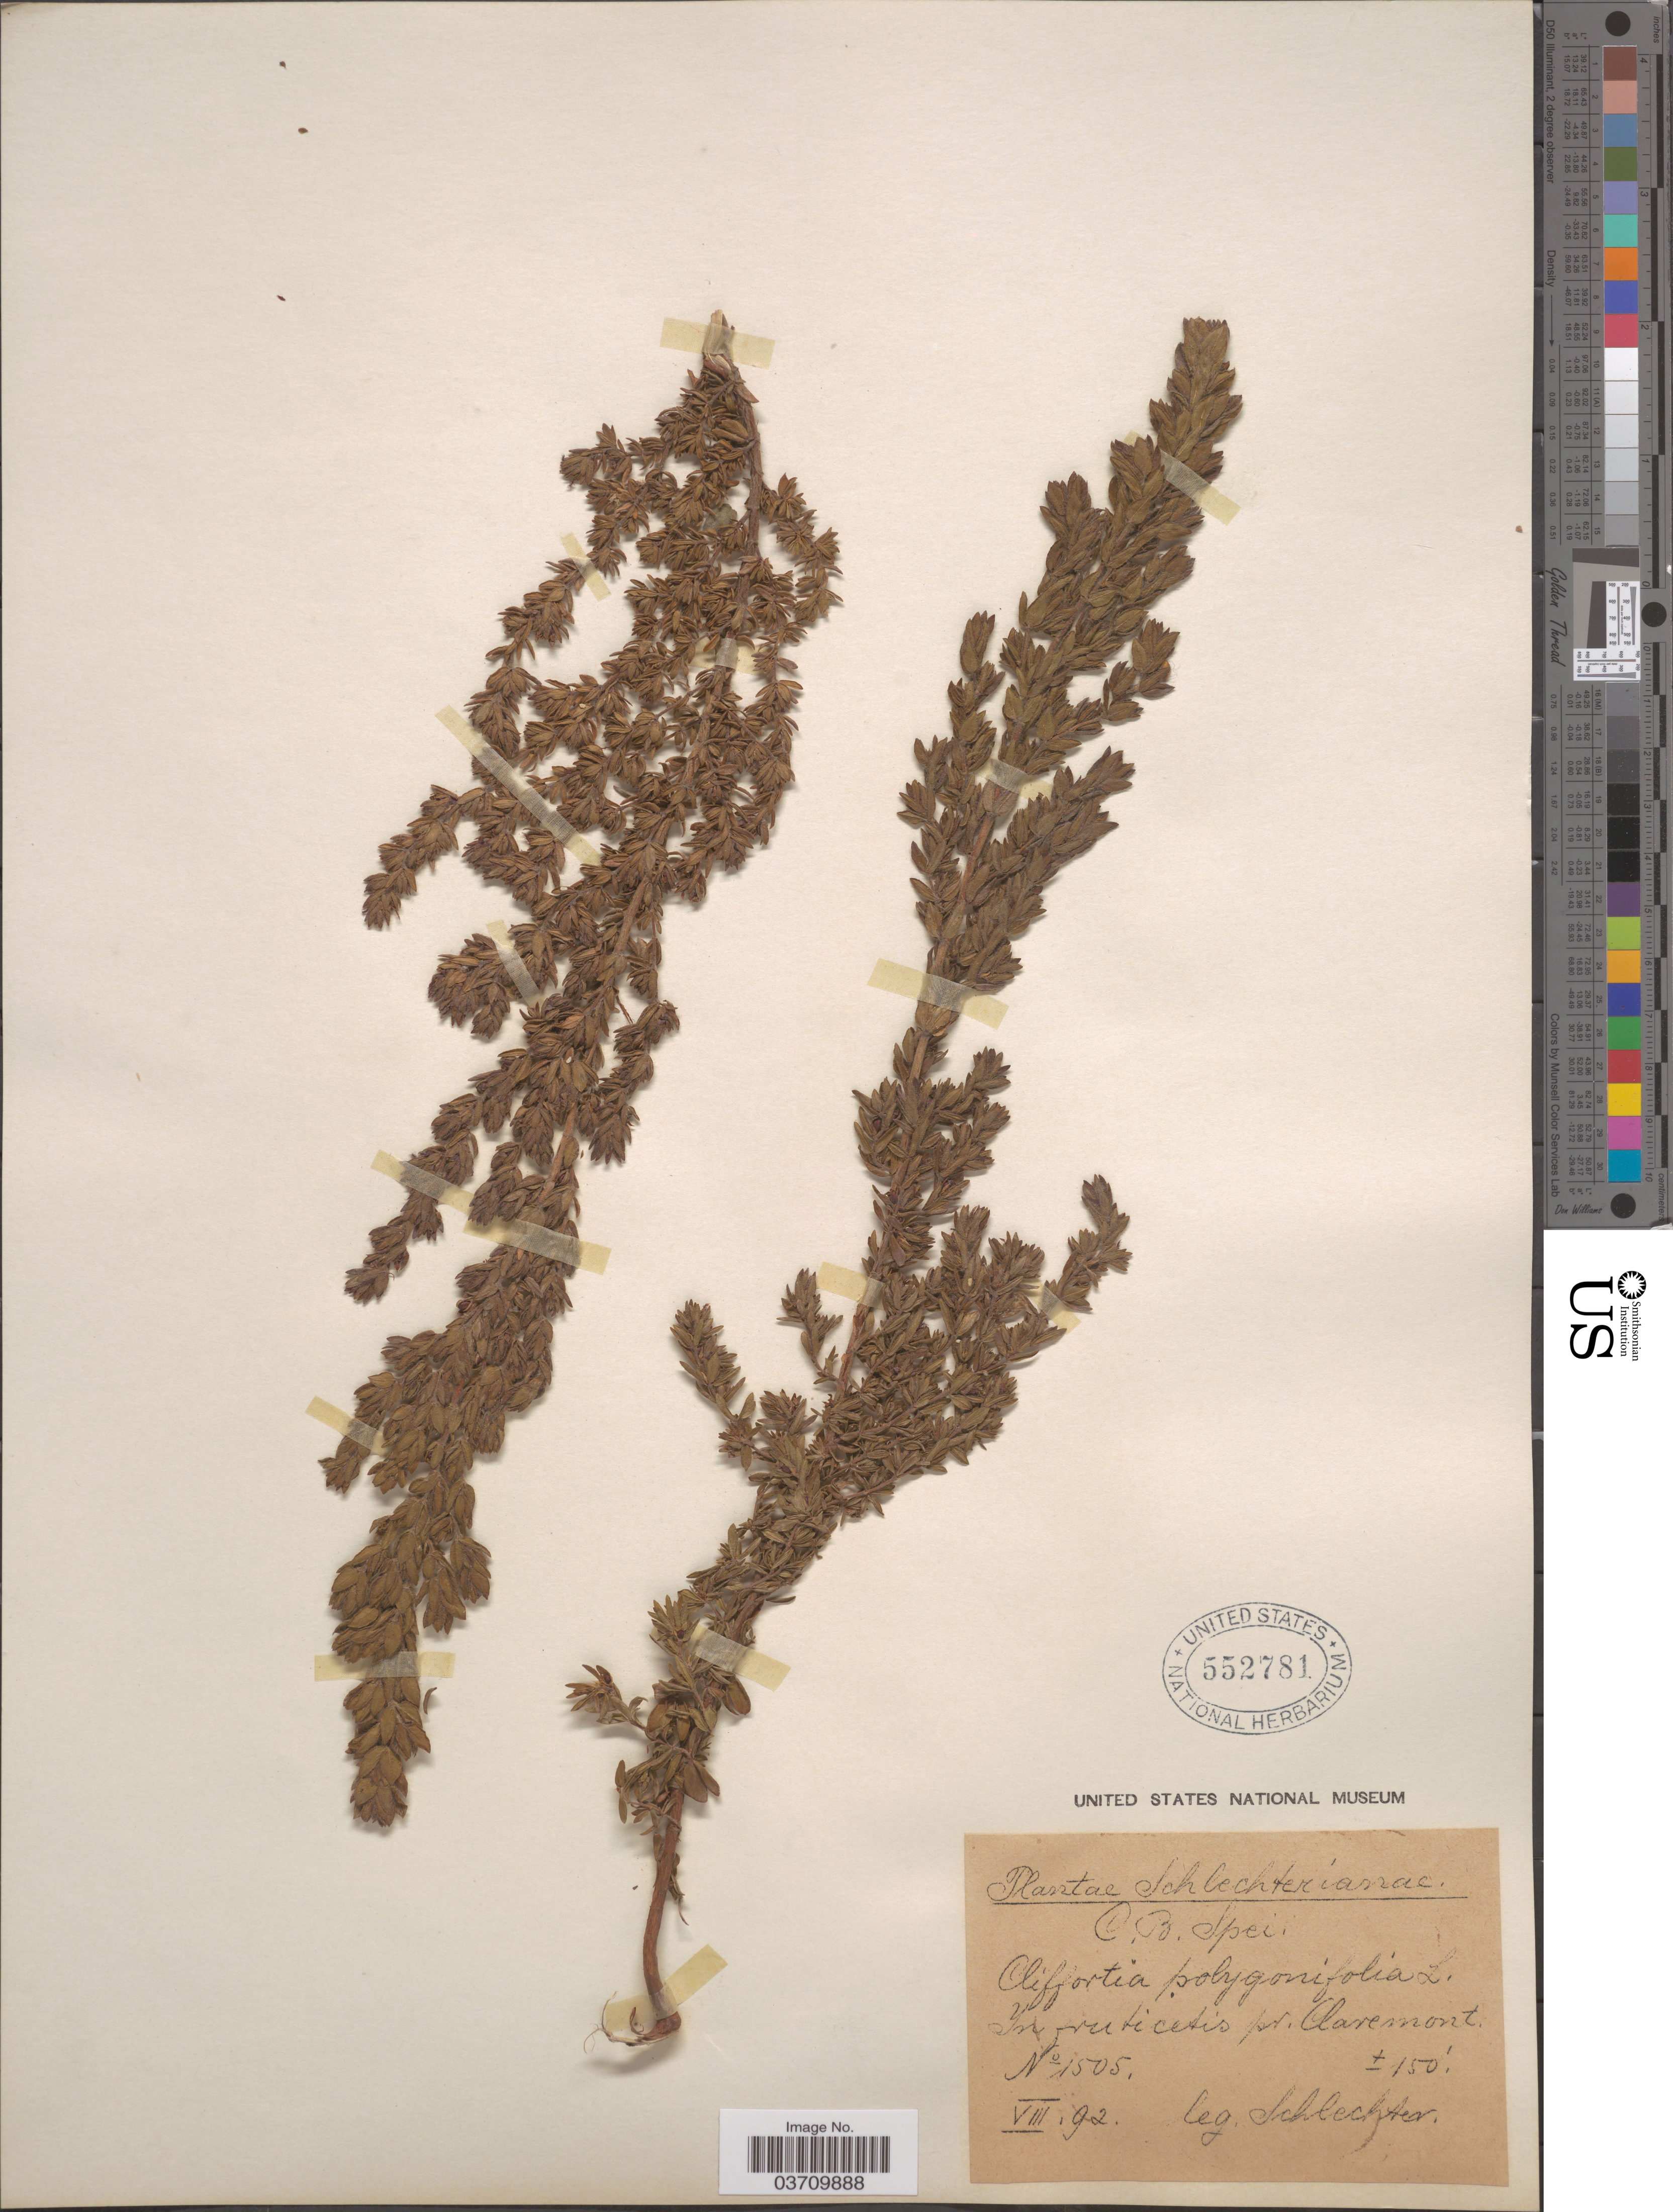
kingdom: Plantae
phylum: Tracheophyta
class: Magnoliopsida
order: Rosales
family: Rosaceae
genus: Cliffortia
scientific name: Cliffortia polygonifolia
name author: L.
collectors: Schlechter, --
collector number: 1505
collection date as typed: Transcribed d/m/y: /8/92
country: South Africa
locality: C. B. Spei. In fruticetis pr. Claremont.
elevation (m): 46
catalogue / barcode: US 552781